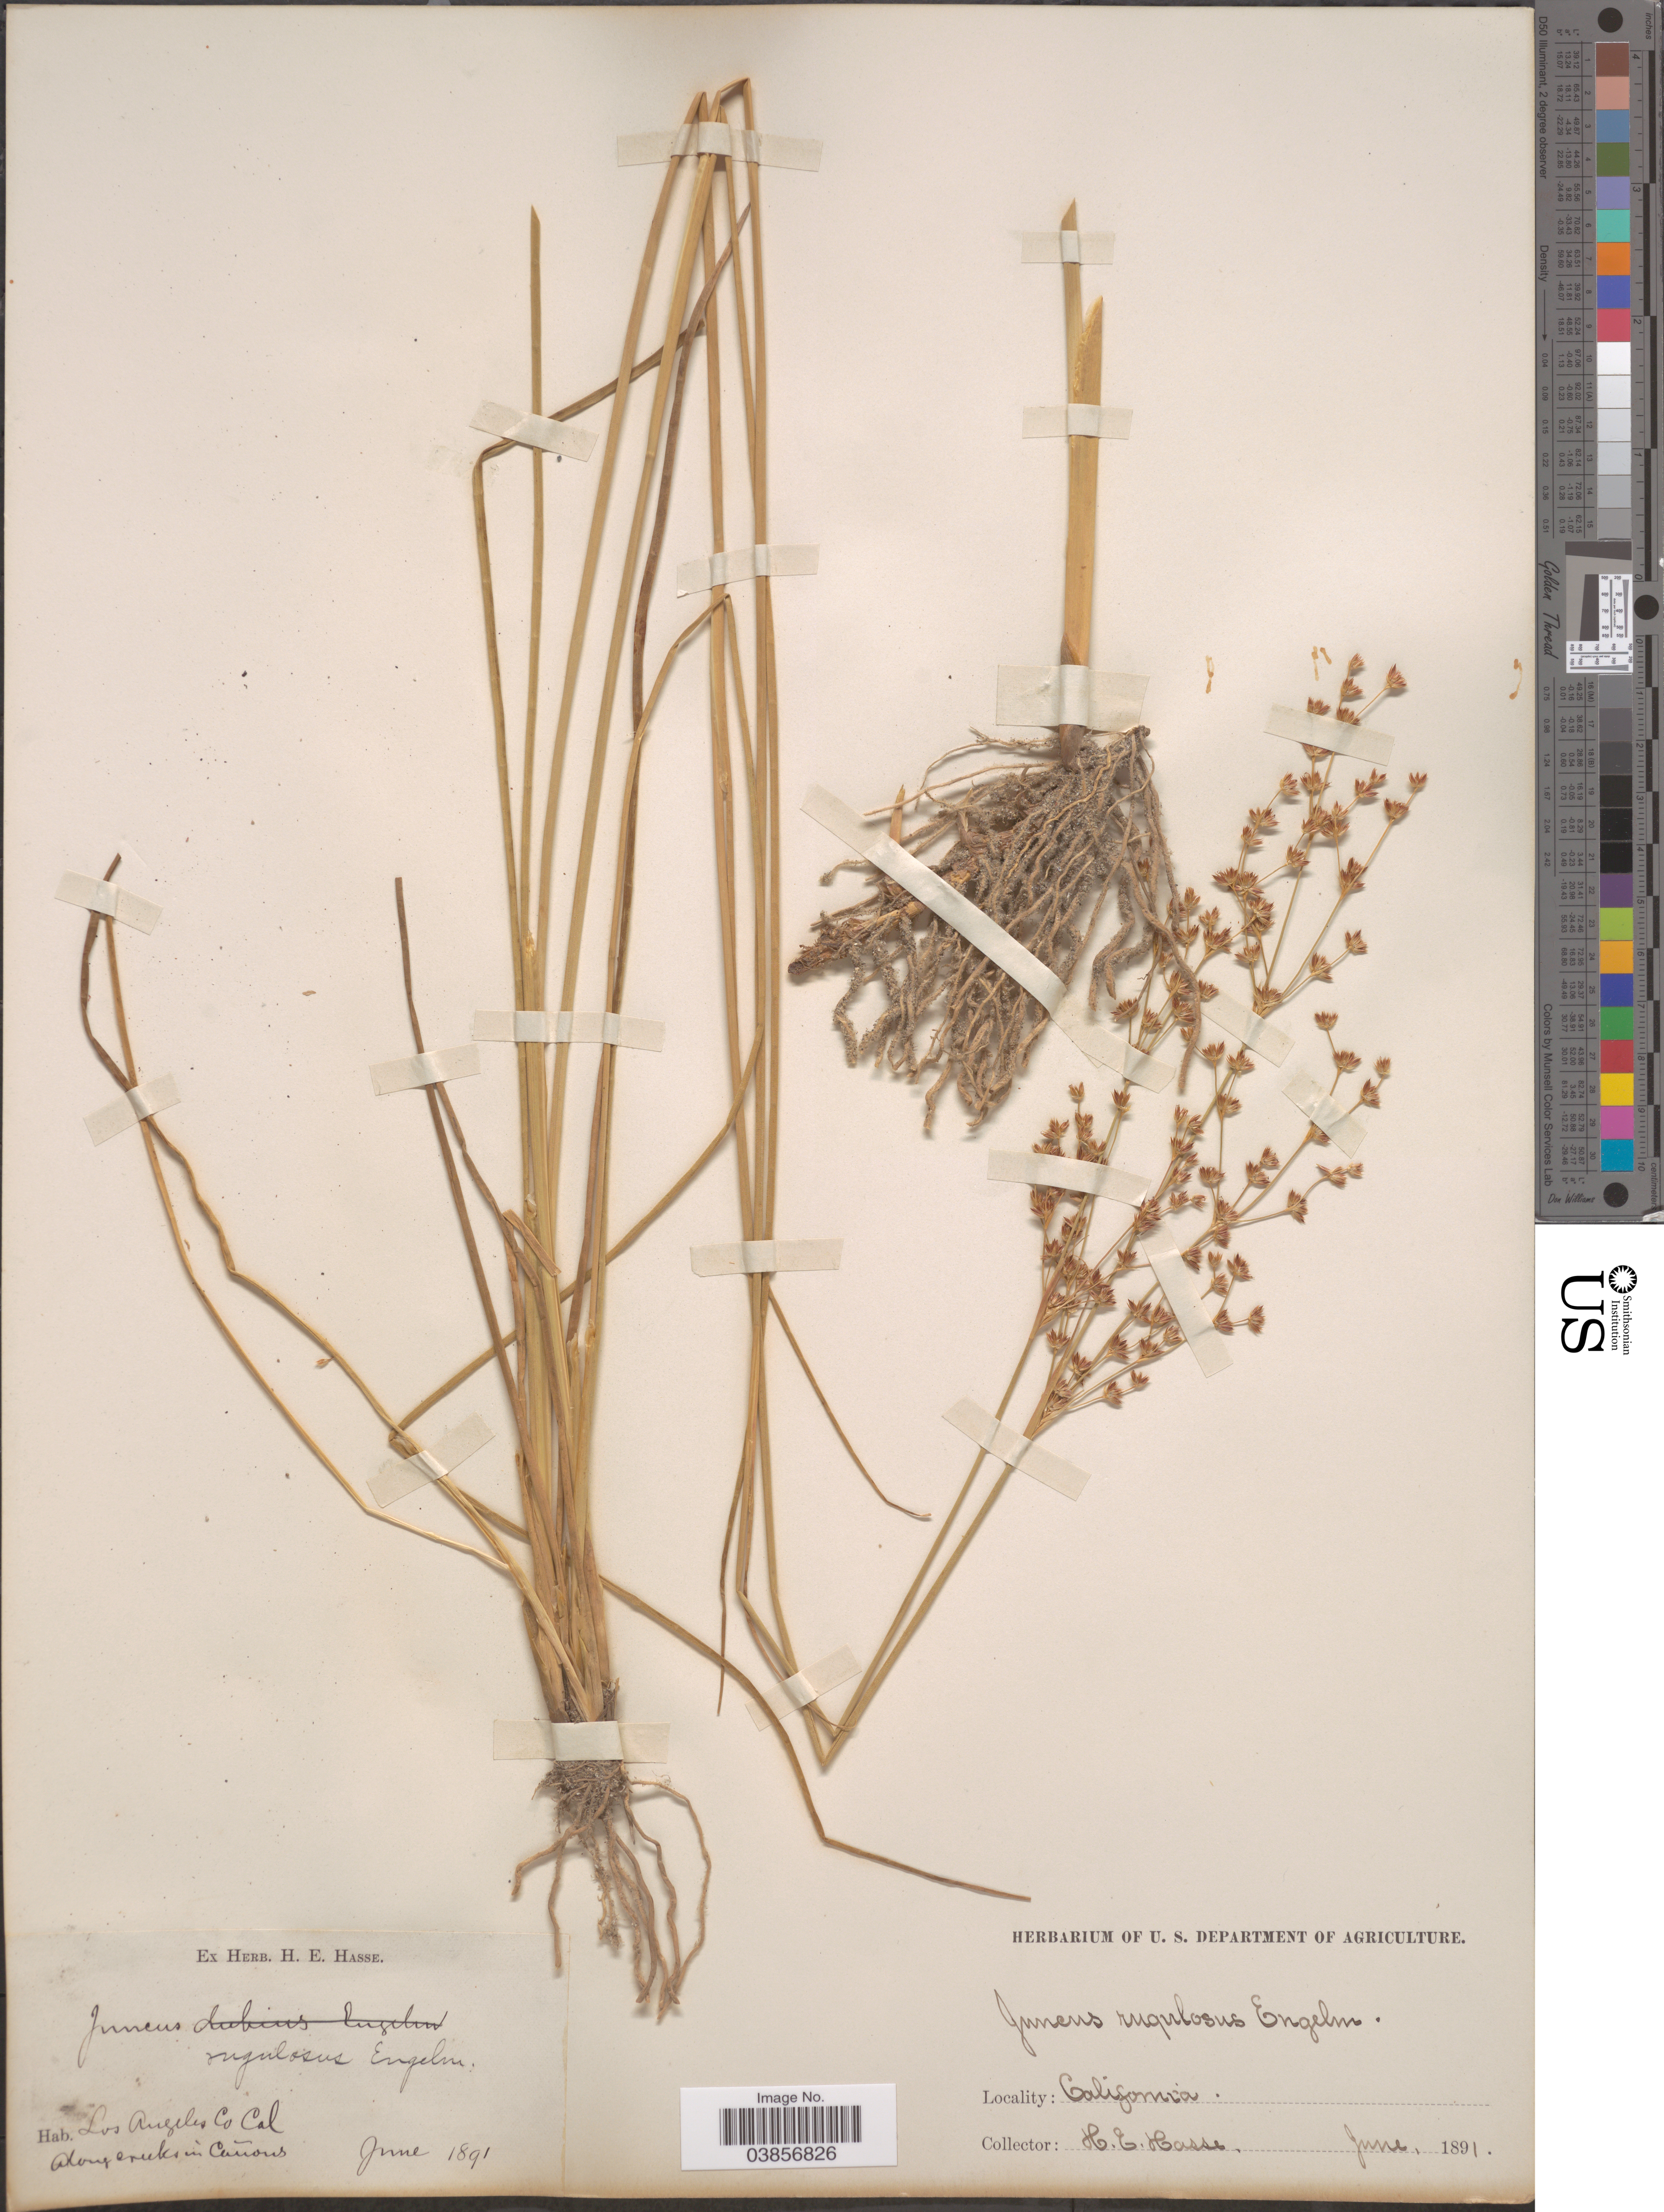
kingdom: Plantae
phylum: Tracheophyta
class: Liliopsida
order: Poales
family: Juncaceae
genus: Juncus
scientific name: Juncus rugulosus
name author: Engelm.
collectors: H. E. Hasse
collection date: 1891-06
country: United States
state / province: California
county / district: Los Angeles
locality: Los Angeles Co. Along creeks in Cañons.